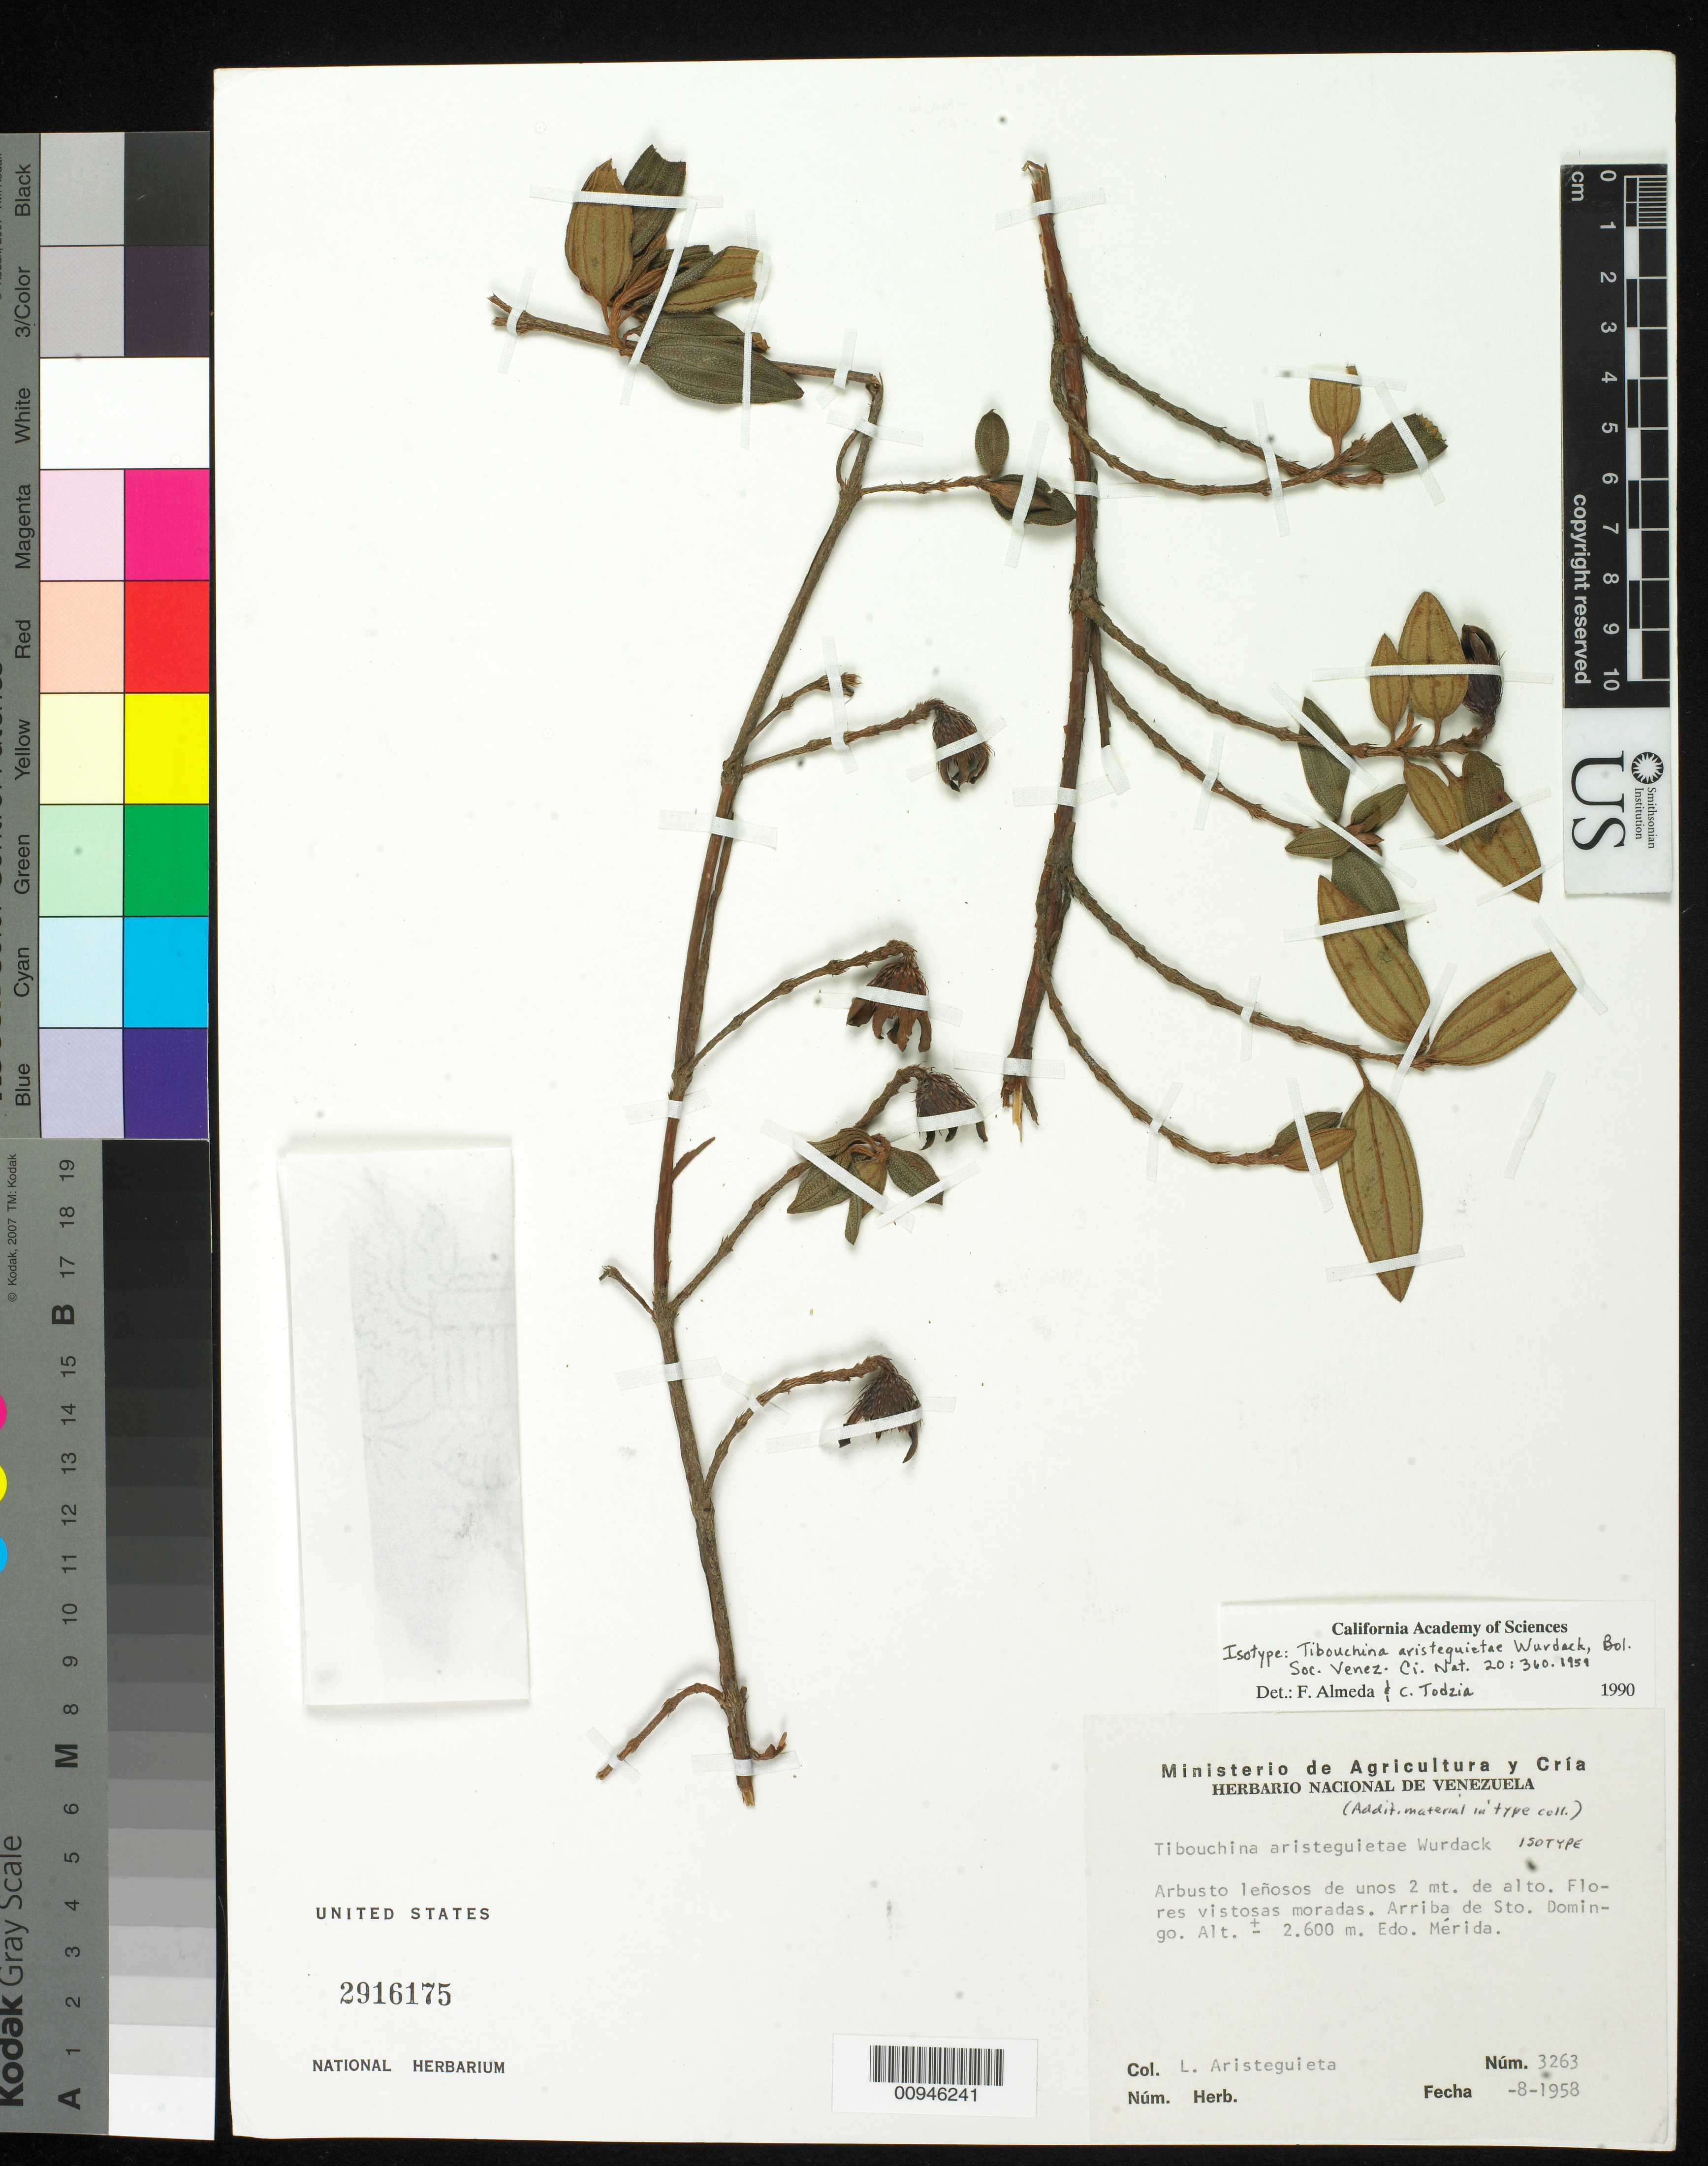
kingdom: Plantae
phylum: Tracheophyta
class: Magnoliopsida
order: Myrtales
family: Melastomataceae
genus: Tibouchina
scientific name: Tibouchina aristeguietae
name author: Wurdack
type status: Isotype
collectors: L. Aristeguieta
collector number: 3263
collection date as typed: Aug 1958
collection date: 1958-08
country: Venezuela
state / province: Mérida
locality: Above Santo Domingo.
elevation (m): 2600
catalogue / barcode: US 2916175